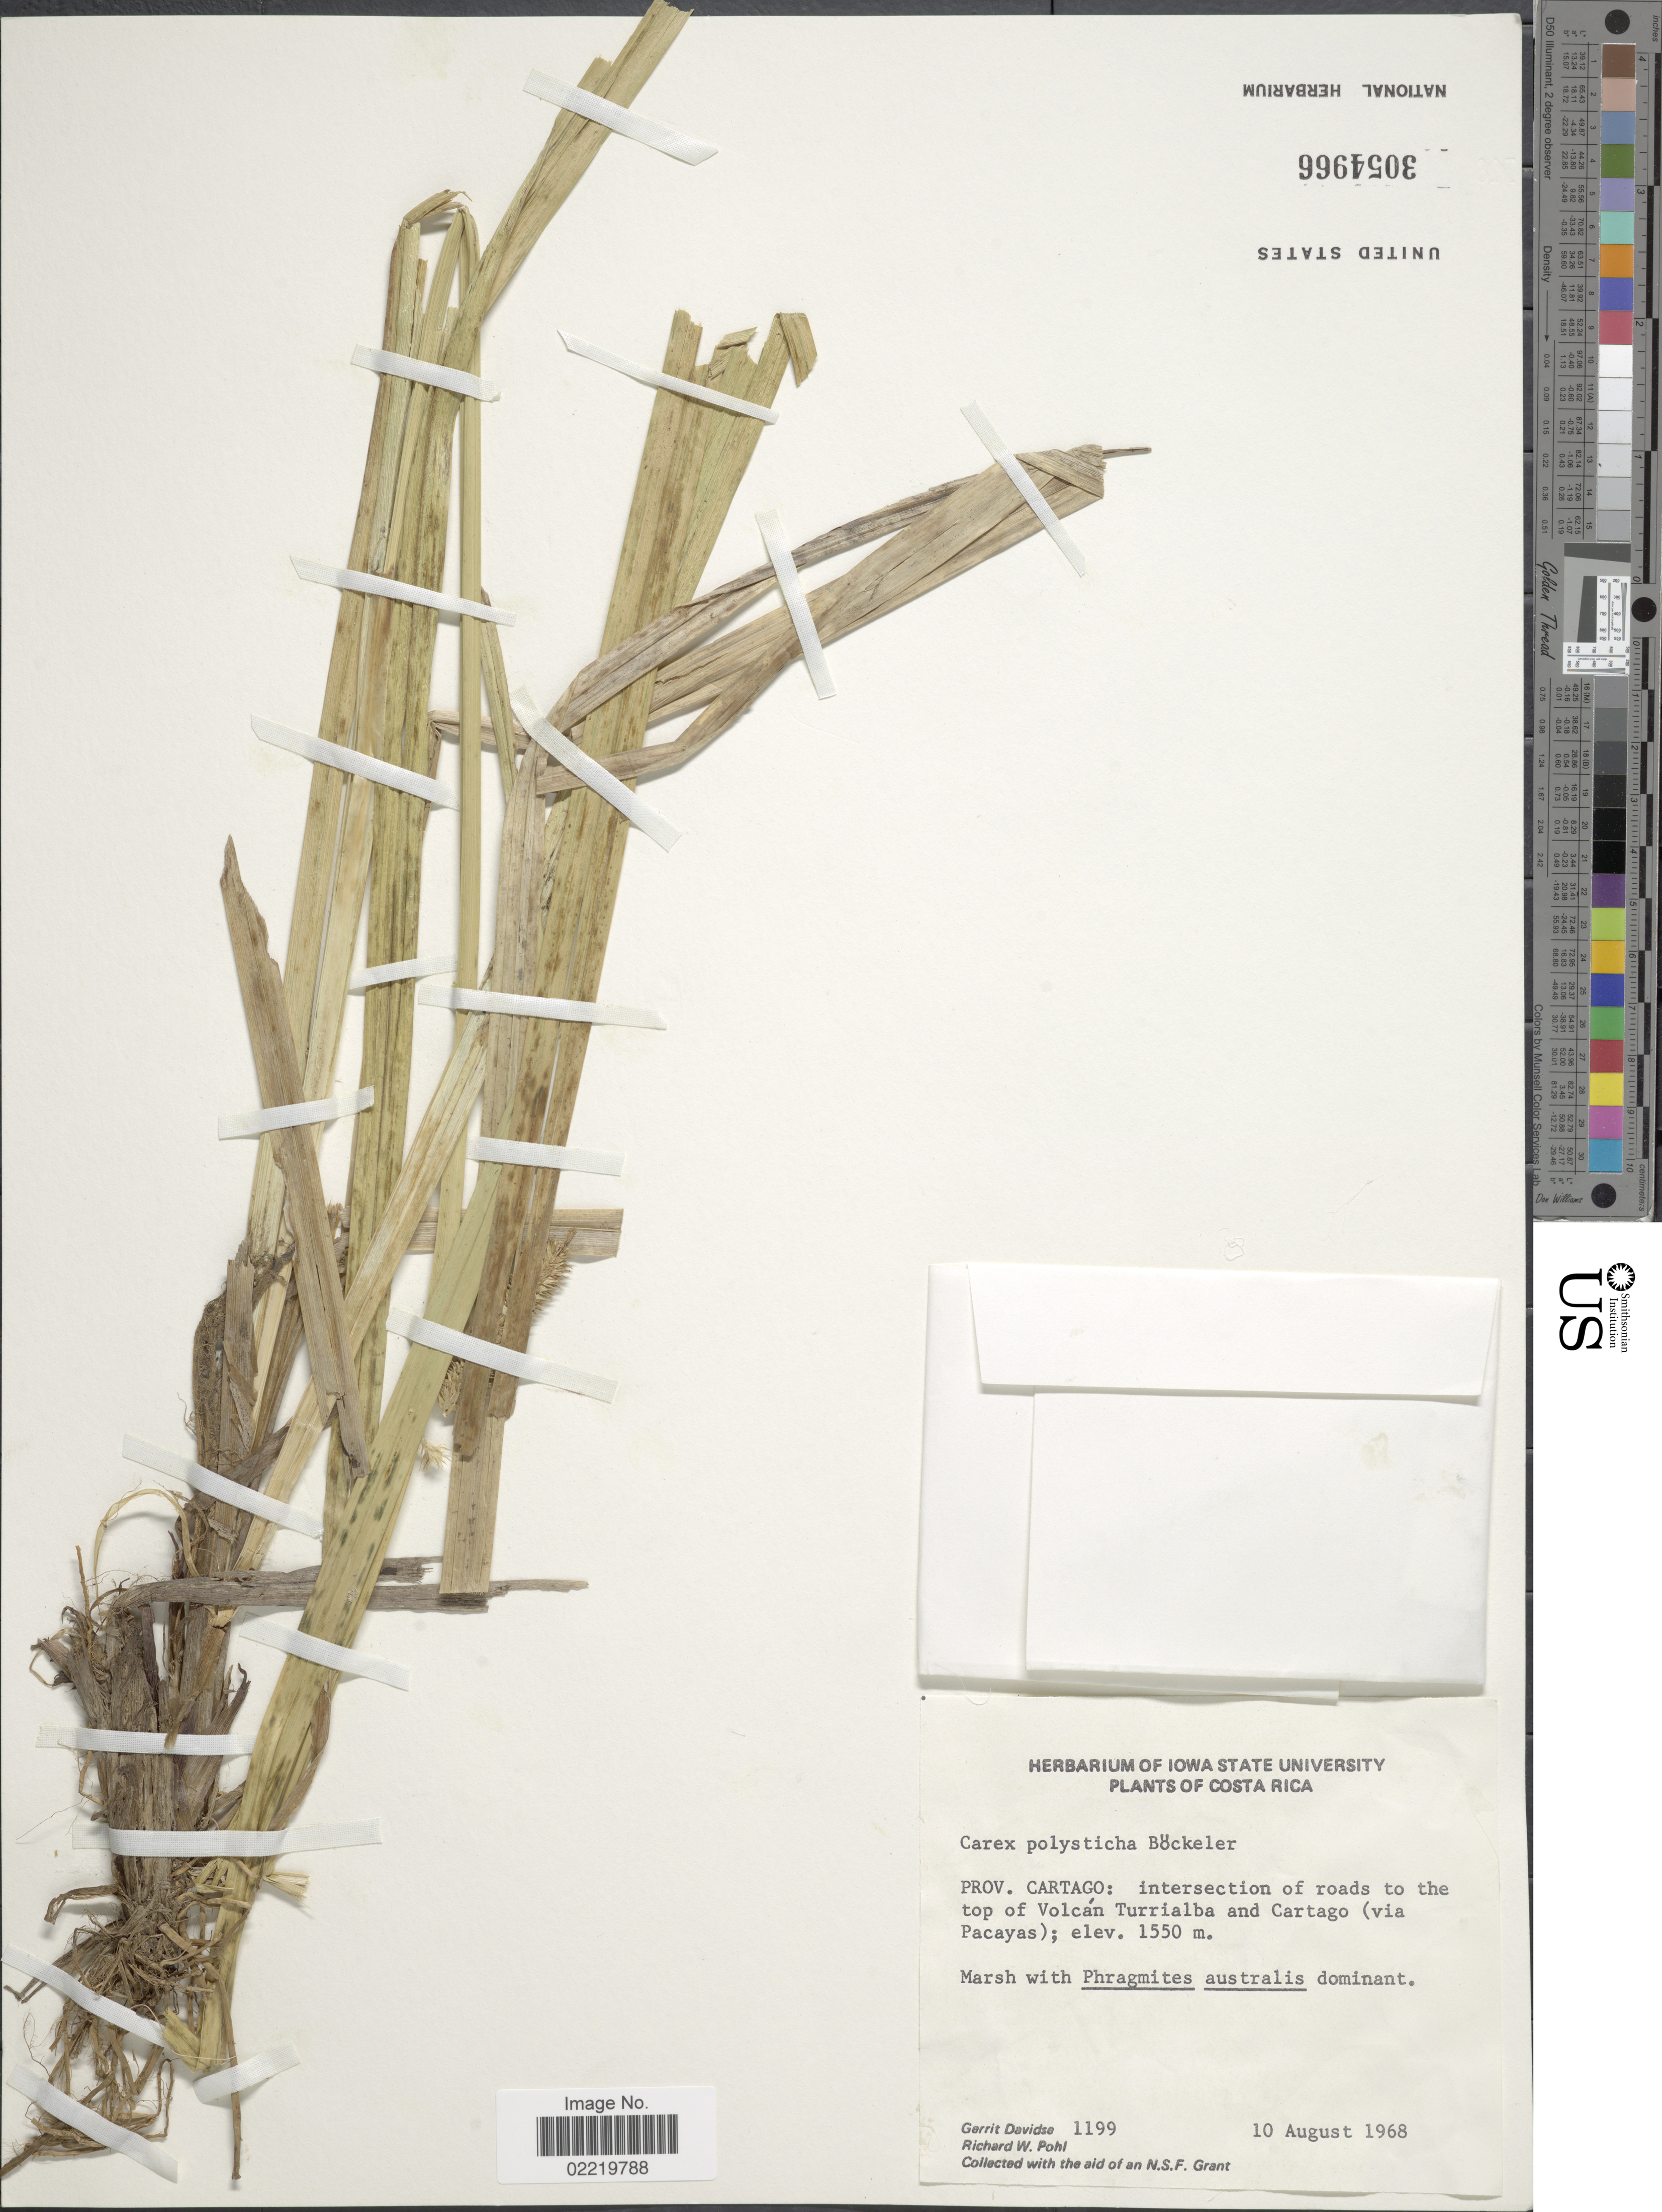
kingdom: Plantae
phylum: Tracheophyta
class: Liliopsida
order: Poales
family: Cyperaceae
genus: Cyperus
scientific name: Cyperus polystachyos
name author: Rottb.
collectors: G. Davidse & R. W. Pohl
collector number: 1199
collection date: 1968-08-10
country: Costa Rica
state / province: Cartago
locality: Intersection of road to the top of Volcán Turrialba and Cartago (via Pacayas)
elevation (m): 1550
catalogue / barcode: US 3054966